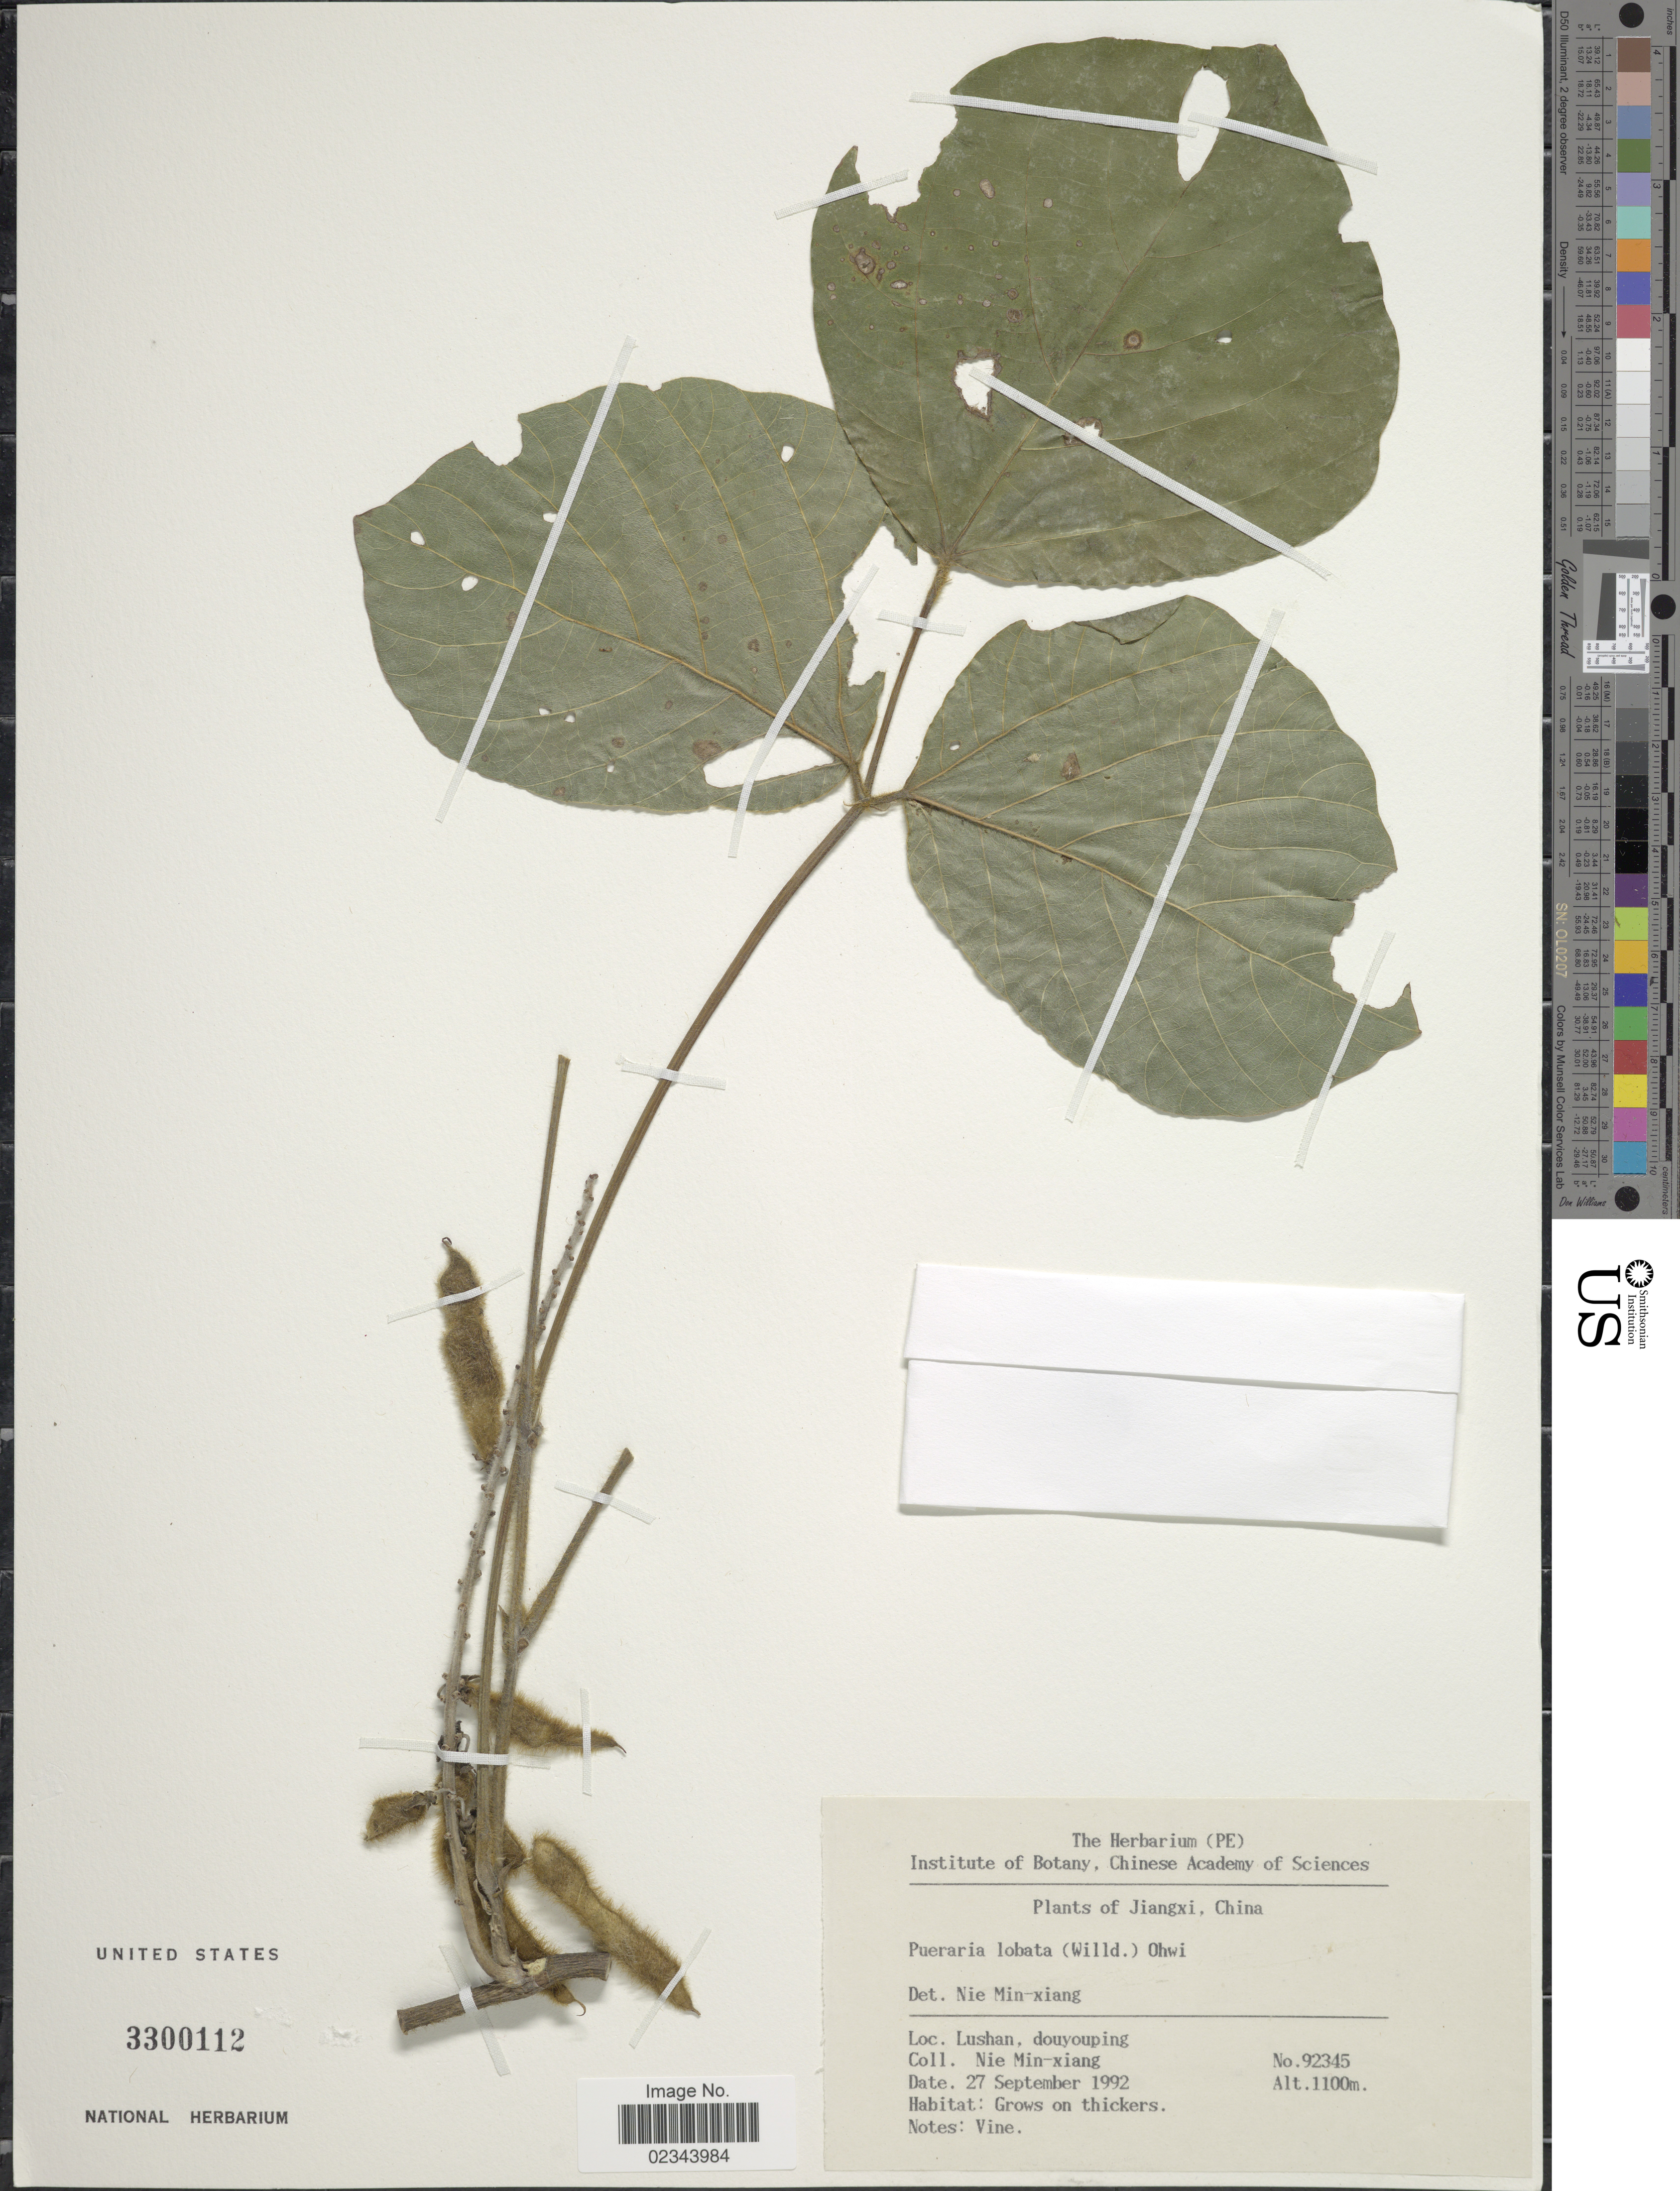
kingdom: Plantae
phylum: Tracheophyta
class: Magnoliopsida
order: Fabales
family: Fabaceae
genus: Pueraria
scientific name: Pueraria lobata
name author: (Willd.) Ohwi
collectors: M. Nie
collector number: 92345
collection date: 1992-09-27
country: China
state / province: Jiangxi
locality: Lushan, douyouping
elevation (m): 1100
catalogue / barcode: US 3300112